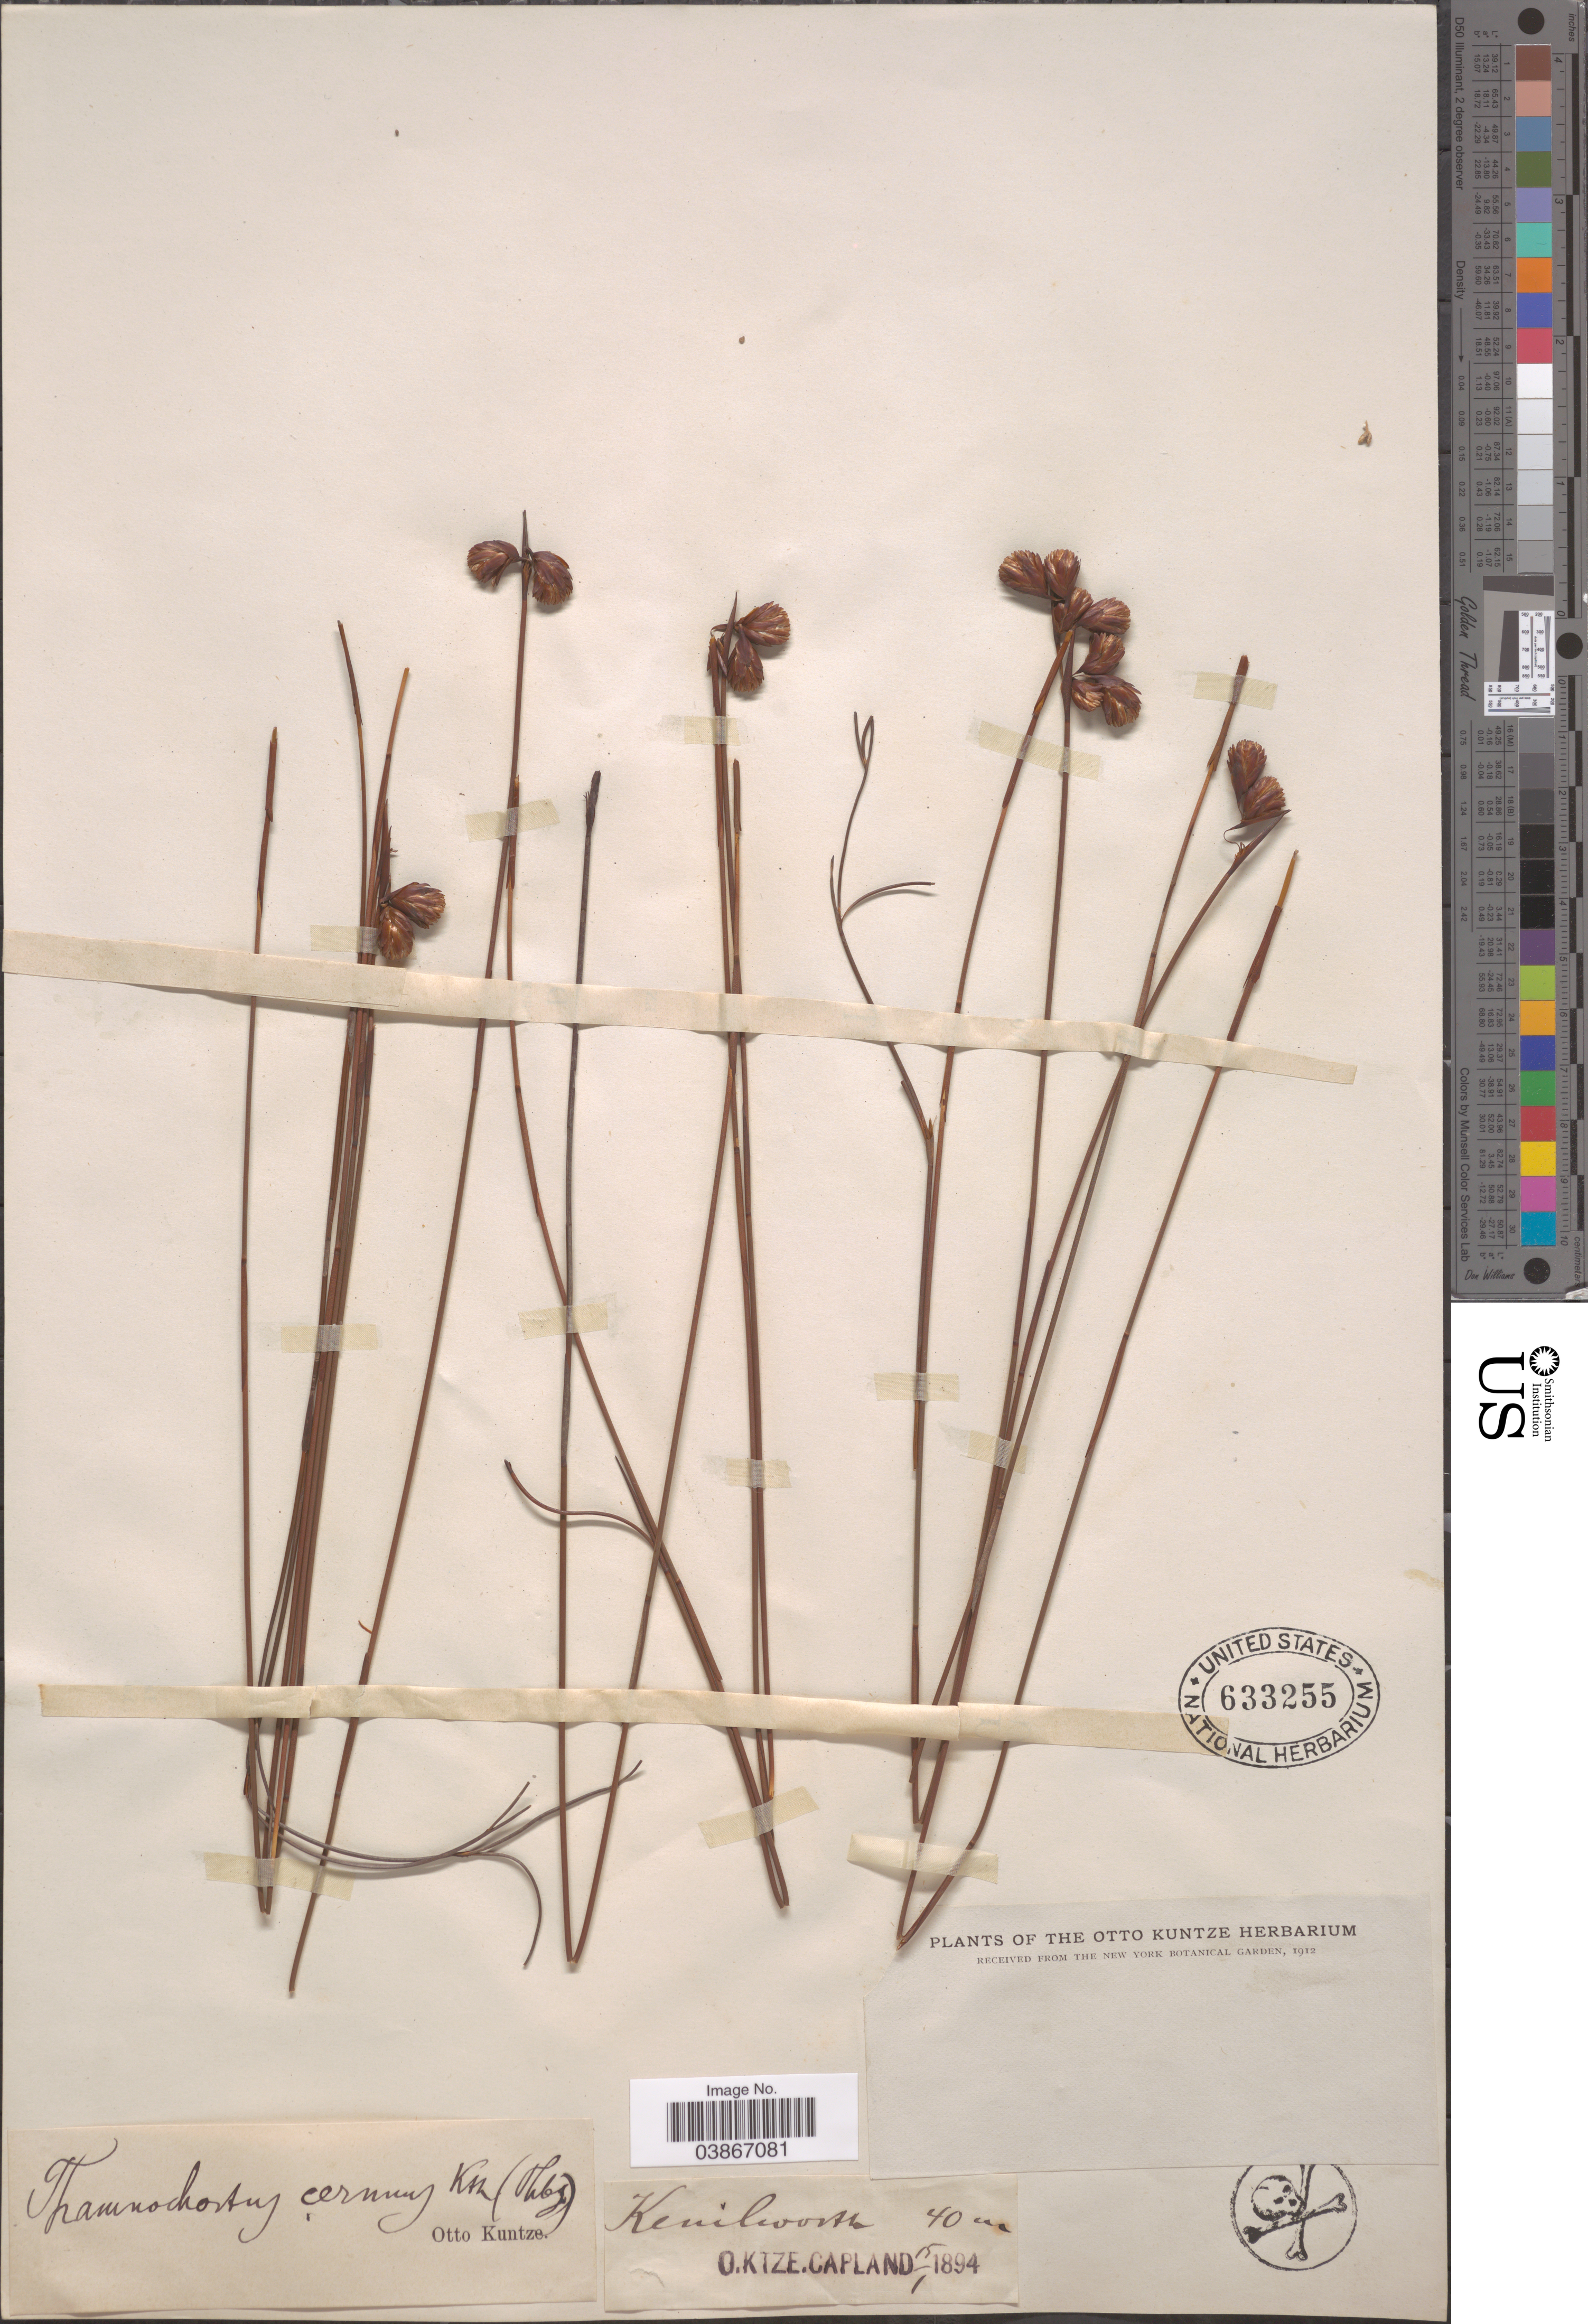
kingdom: Plantae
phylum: Tracheophyta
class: Liliopsida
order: Poales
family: Restionaceae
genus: Thamnochortus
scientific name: Thamnochortus cernuus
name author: (L. f.) Kunth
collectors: C.E.O. Kuntze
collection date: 1894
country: South Africa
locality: Kenilworth. Capland.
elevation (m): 40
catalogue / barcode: US 633255